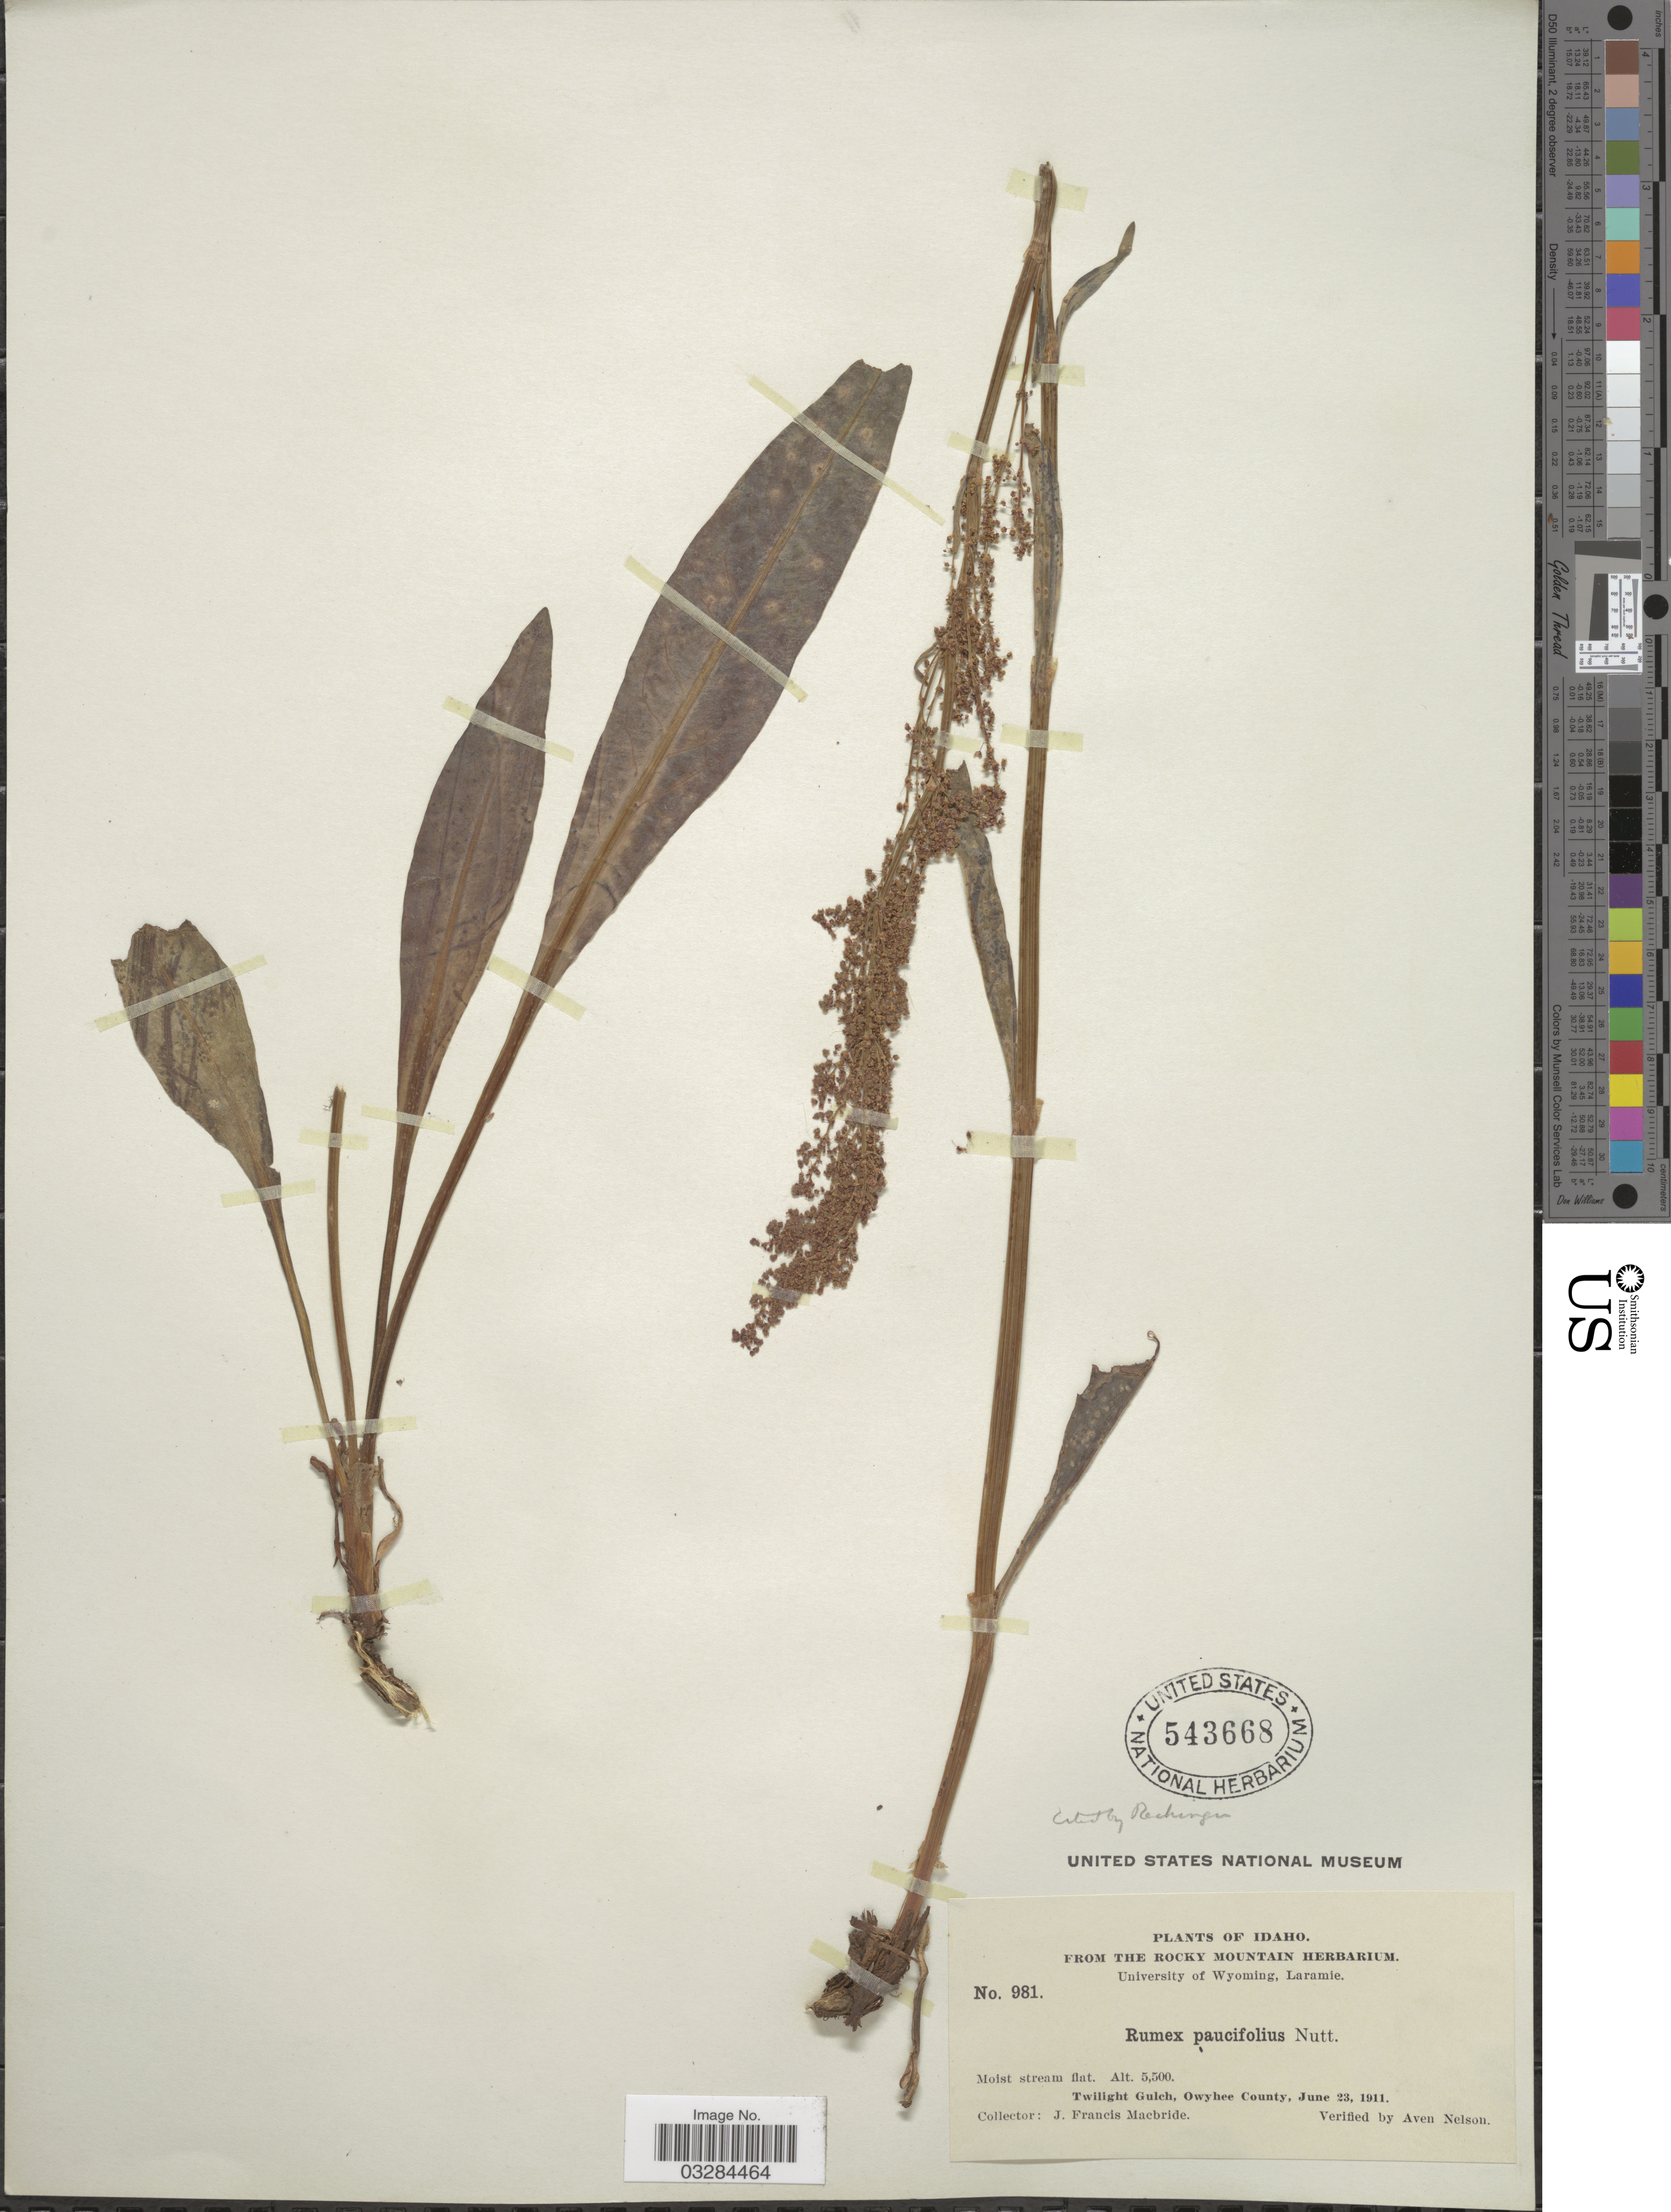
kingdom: Plantae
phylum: Tracheophyta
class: Magnoliopsida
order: Caryophyllales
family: Polygonaceae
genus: Rumex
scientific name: Rumex paucifolius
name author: Nutt.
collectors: J. F. Macbride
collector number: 981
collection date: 1911-06-23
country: United States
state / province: Idaho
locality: Twilight Gulch, Owyhee County.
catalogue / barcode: US 543668